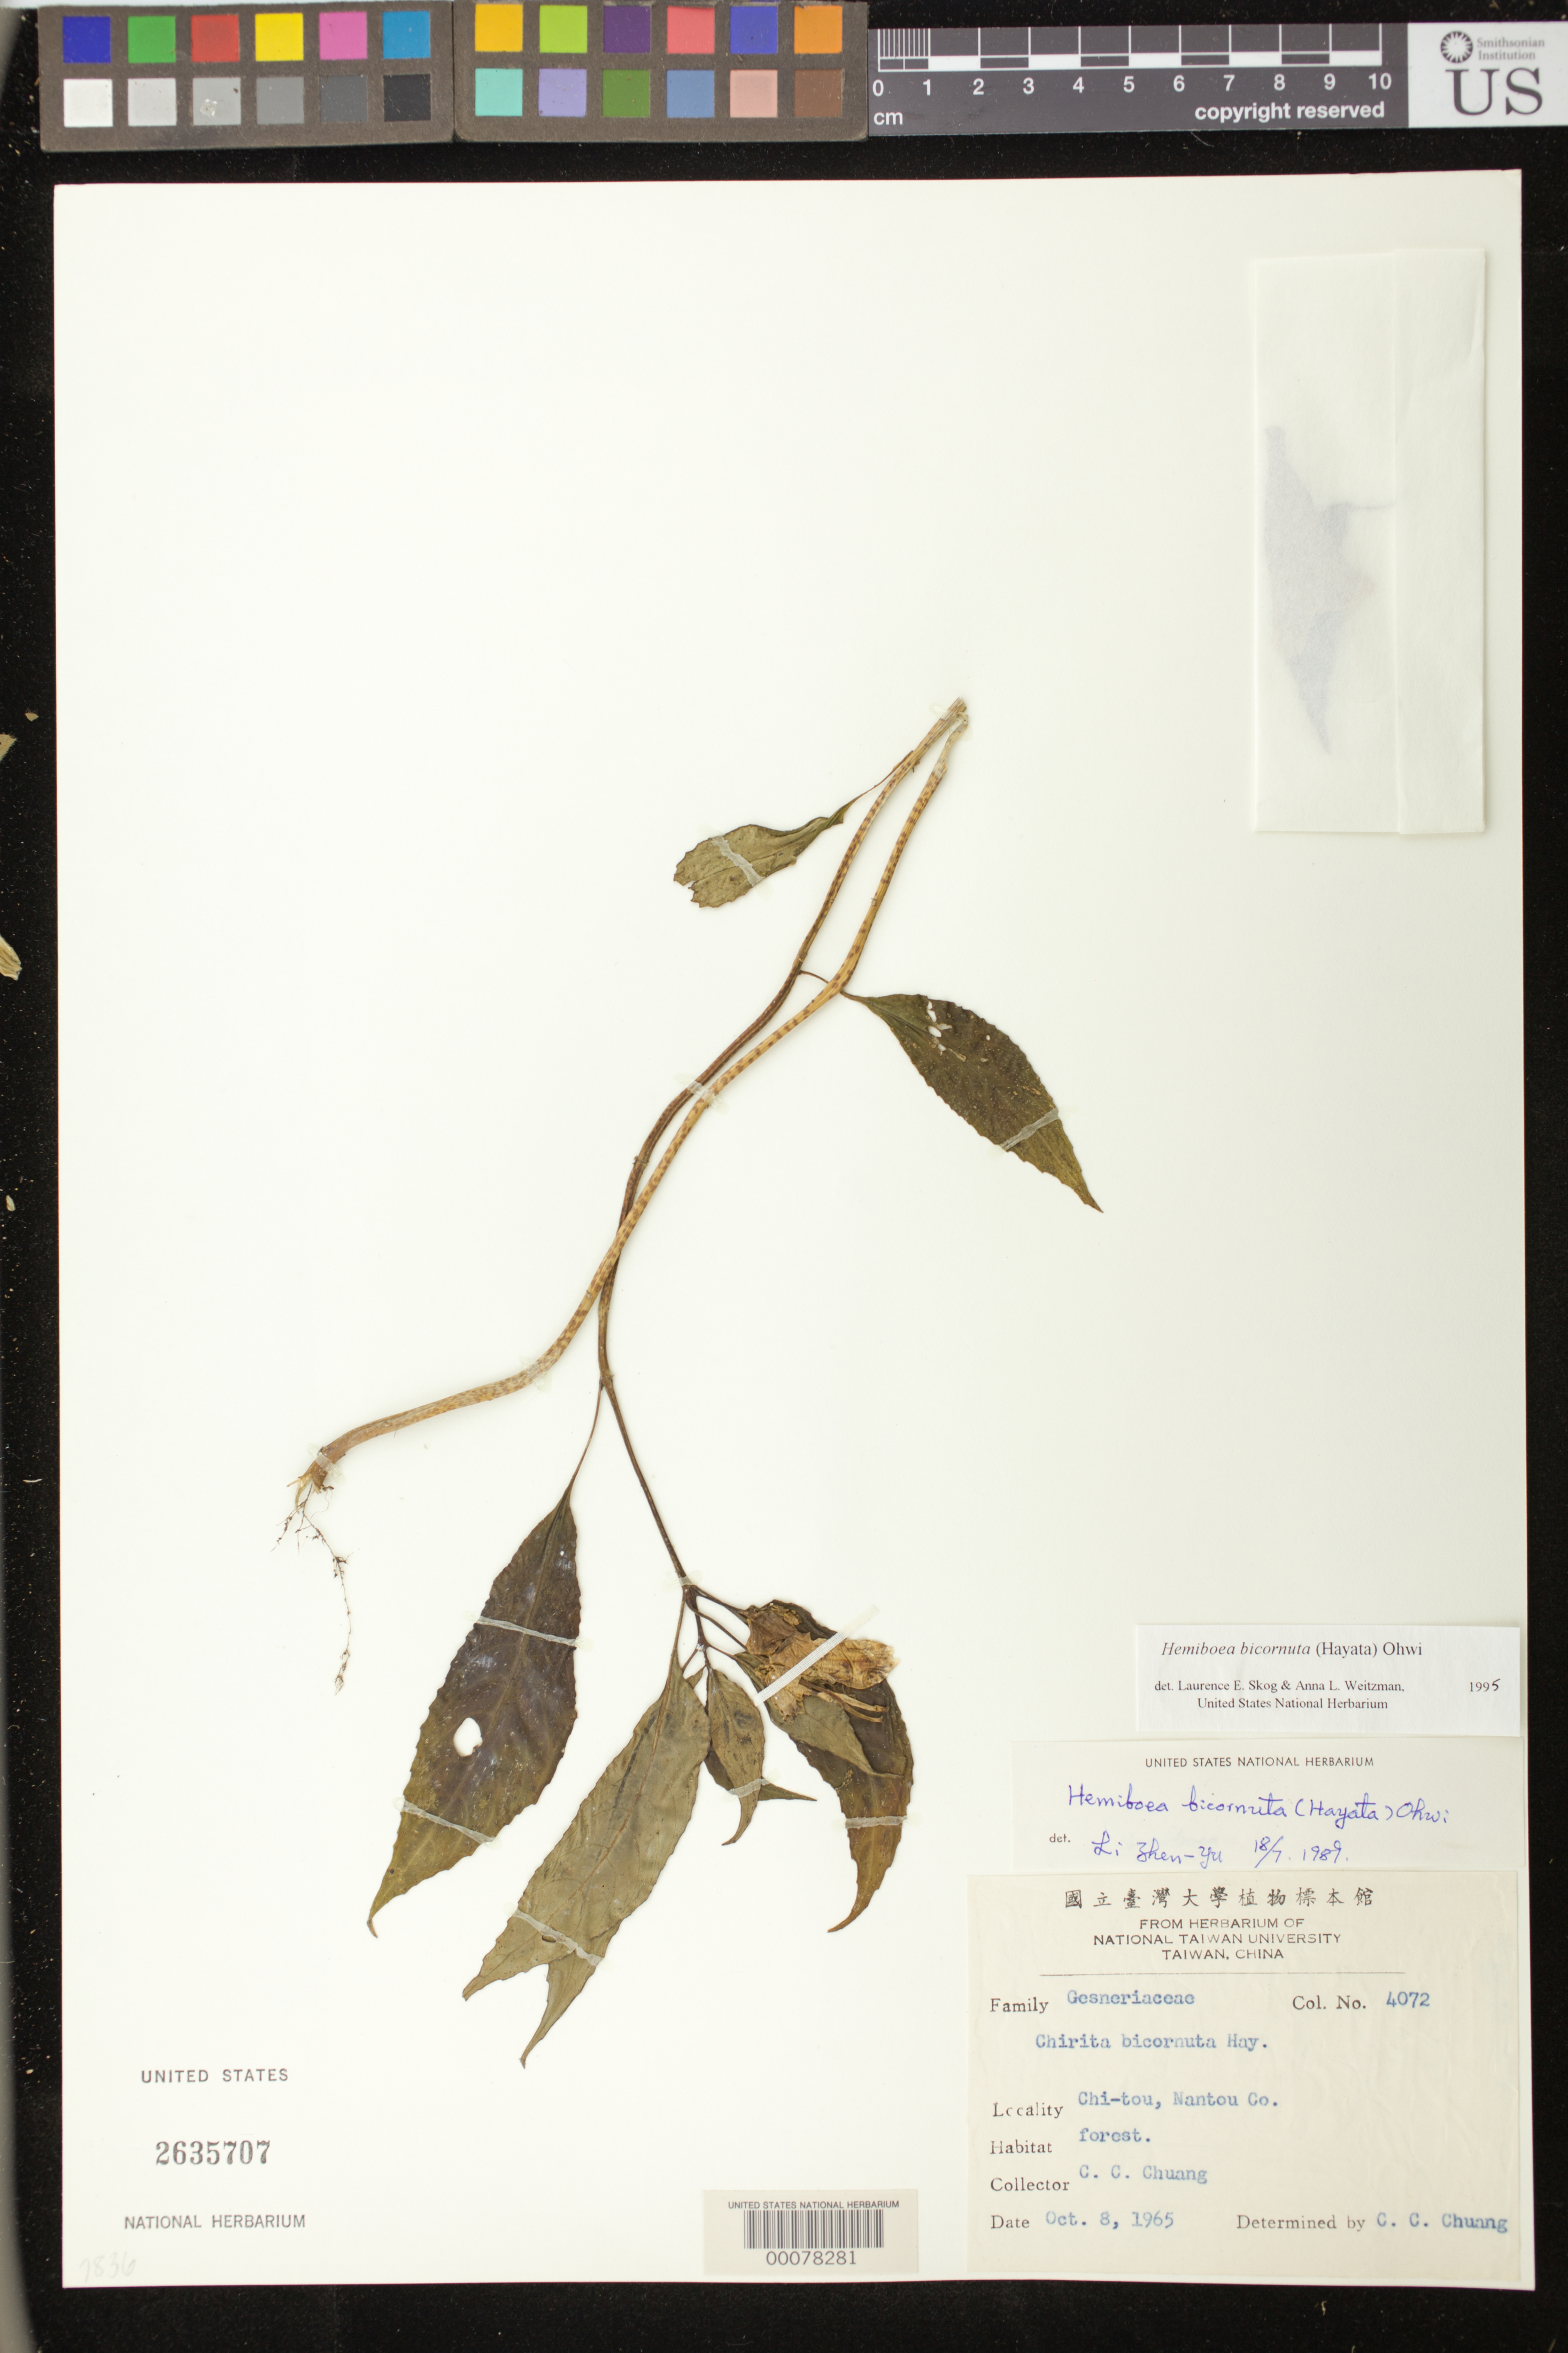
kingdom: Plantae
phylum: Tracheophyta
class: Magnoliopsida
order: Lamiales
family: Gesneriaceae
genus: Hemiboea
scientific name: Hemiboea bicornuta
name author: (Hayata) Ohwi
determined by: Zhen-yu, L.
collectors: C. C. Chuang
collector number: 4072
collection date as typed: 08 Oct 1965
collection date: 1965-10-08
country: China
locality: Chi-tou, nantou co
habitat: Forest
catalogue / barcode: US 2635707